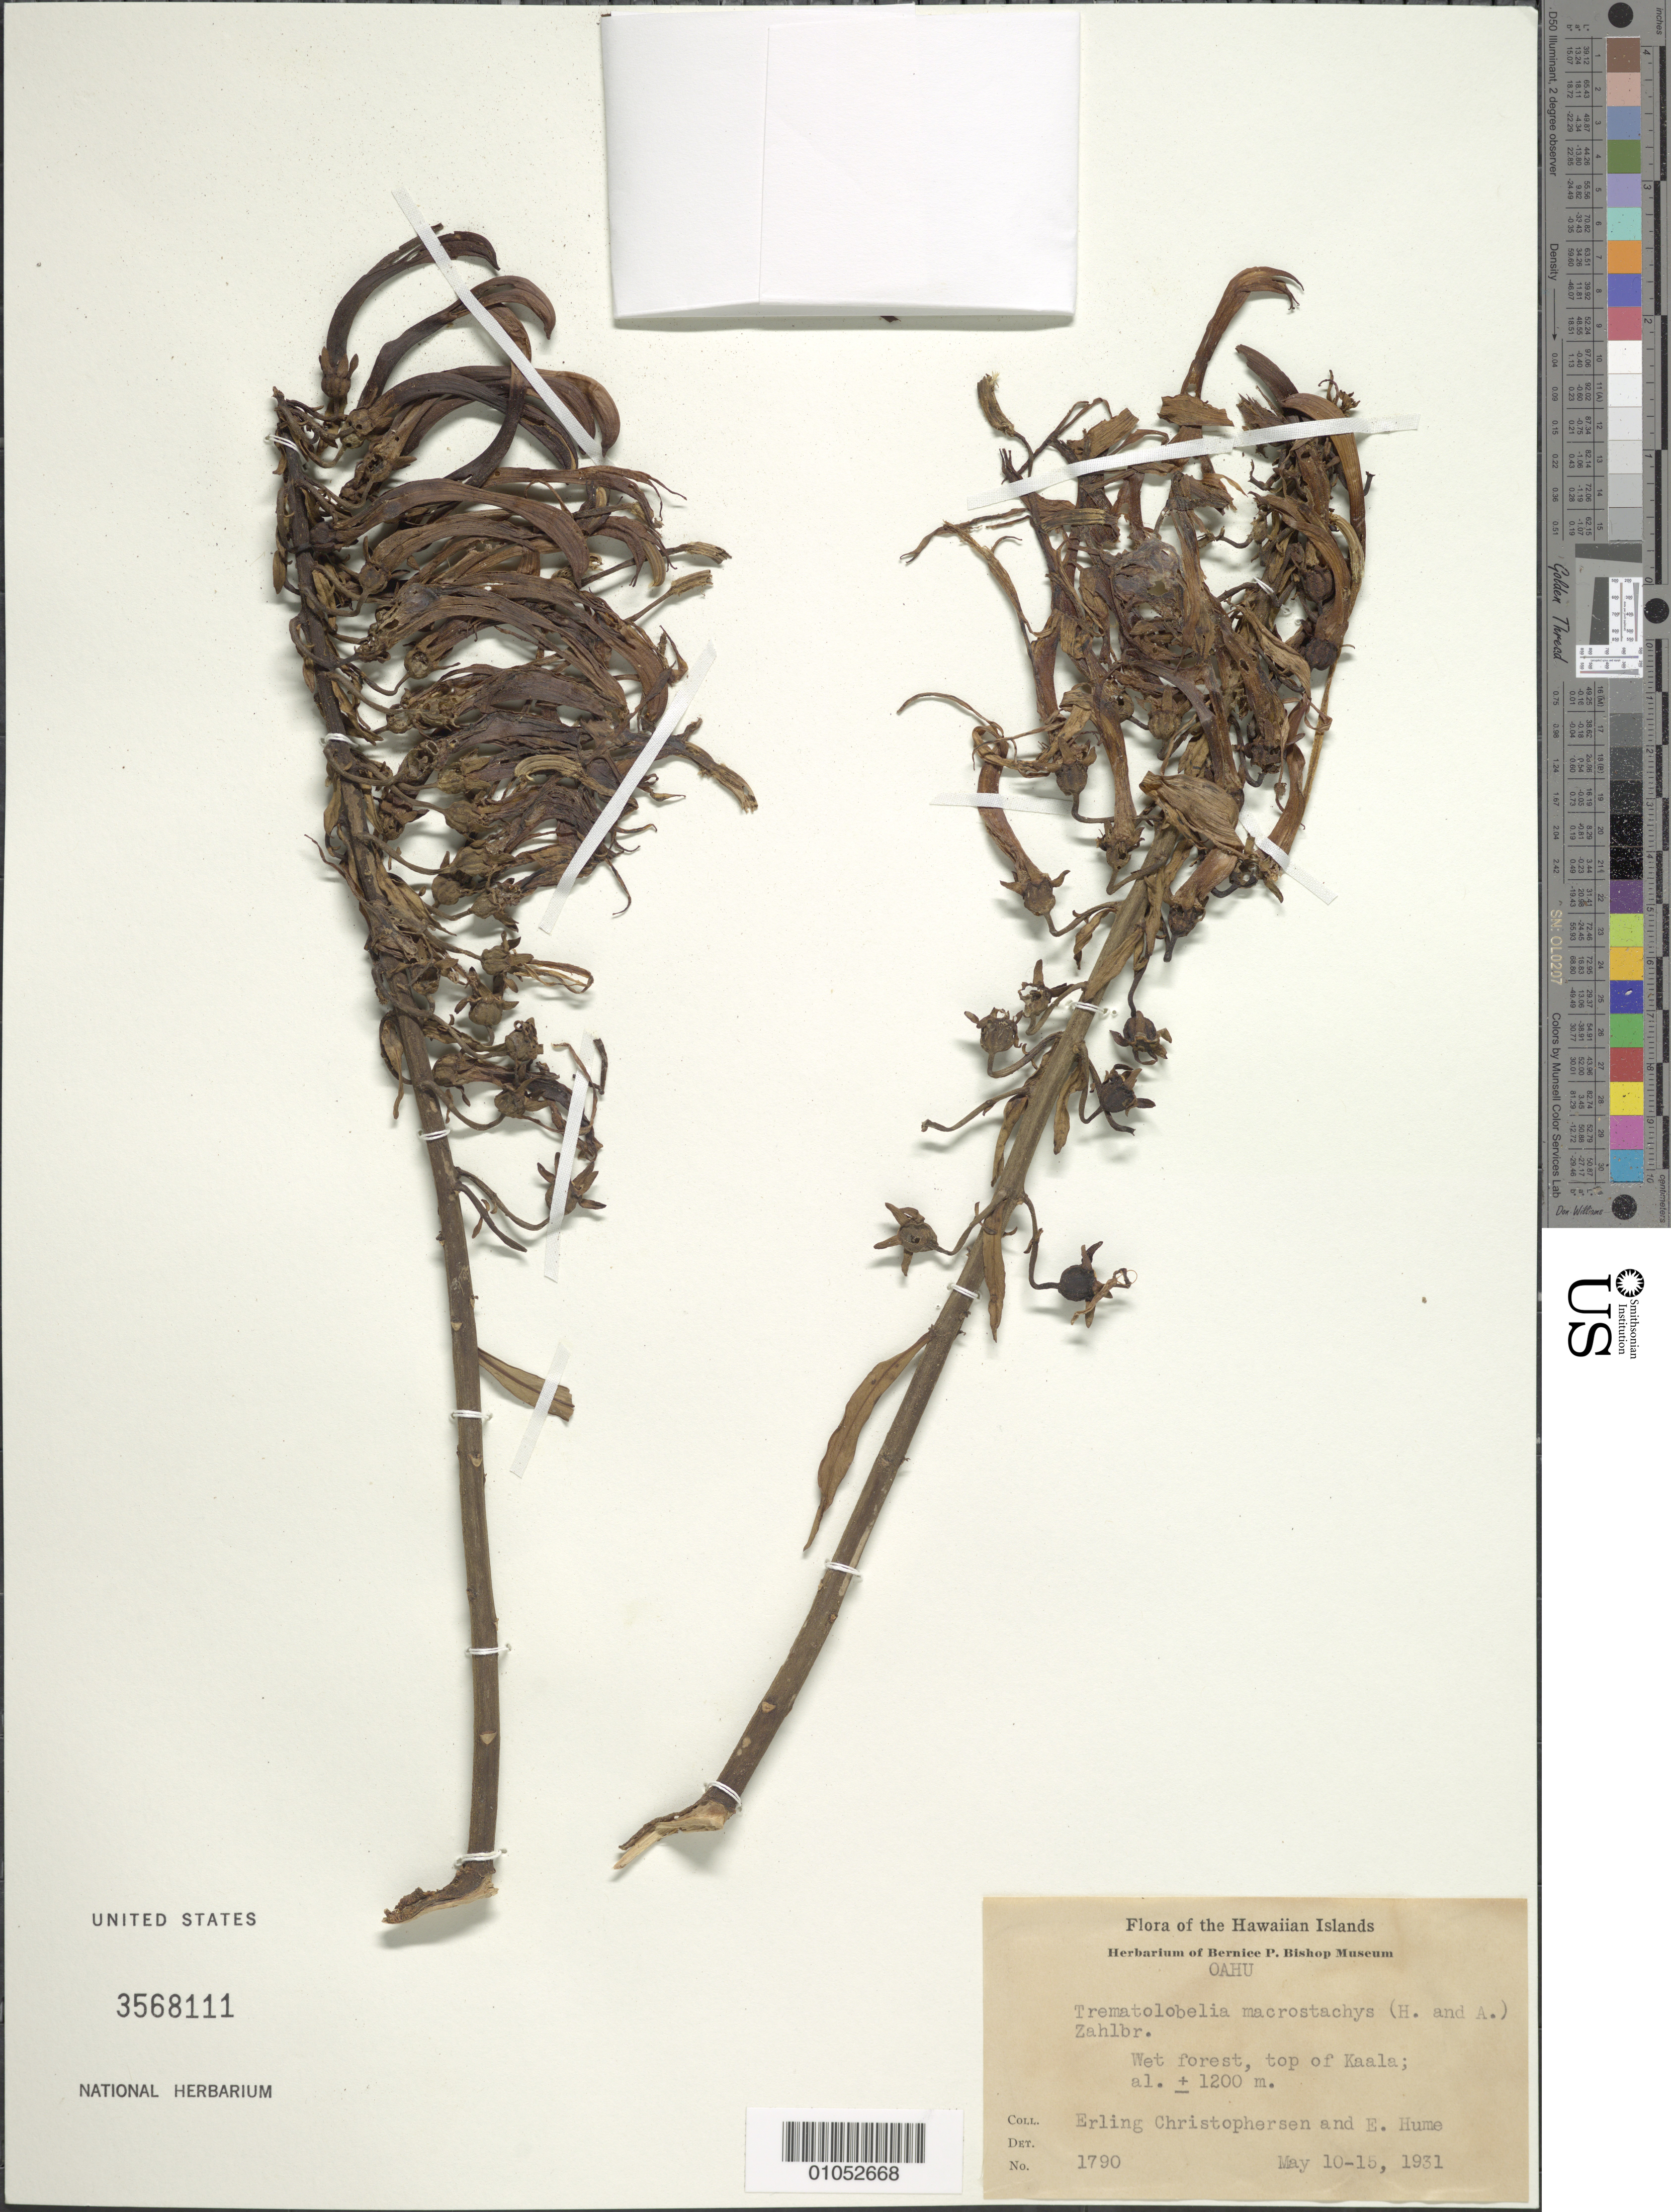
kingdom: Plantae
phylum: Tracheophyta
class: Magnoliopsida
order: Asterales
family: Campanulaceae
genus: Trematolobelia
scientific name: Trematolobelia macrostachys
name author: (Hook. & Arn.) Zahlbr. ex Rock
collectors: E. Christophersen & E. Hume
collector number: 1790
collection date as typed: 10 May 1931 to 15 May 1931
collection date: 1931-05-10/1931-05-15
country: United States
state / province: Hawaii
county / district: Honolulu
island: Oahu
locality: top of Kaala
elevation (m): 366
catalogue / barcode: US 3568111